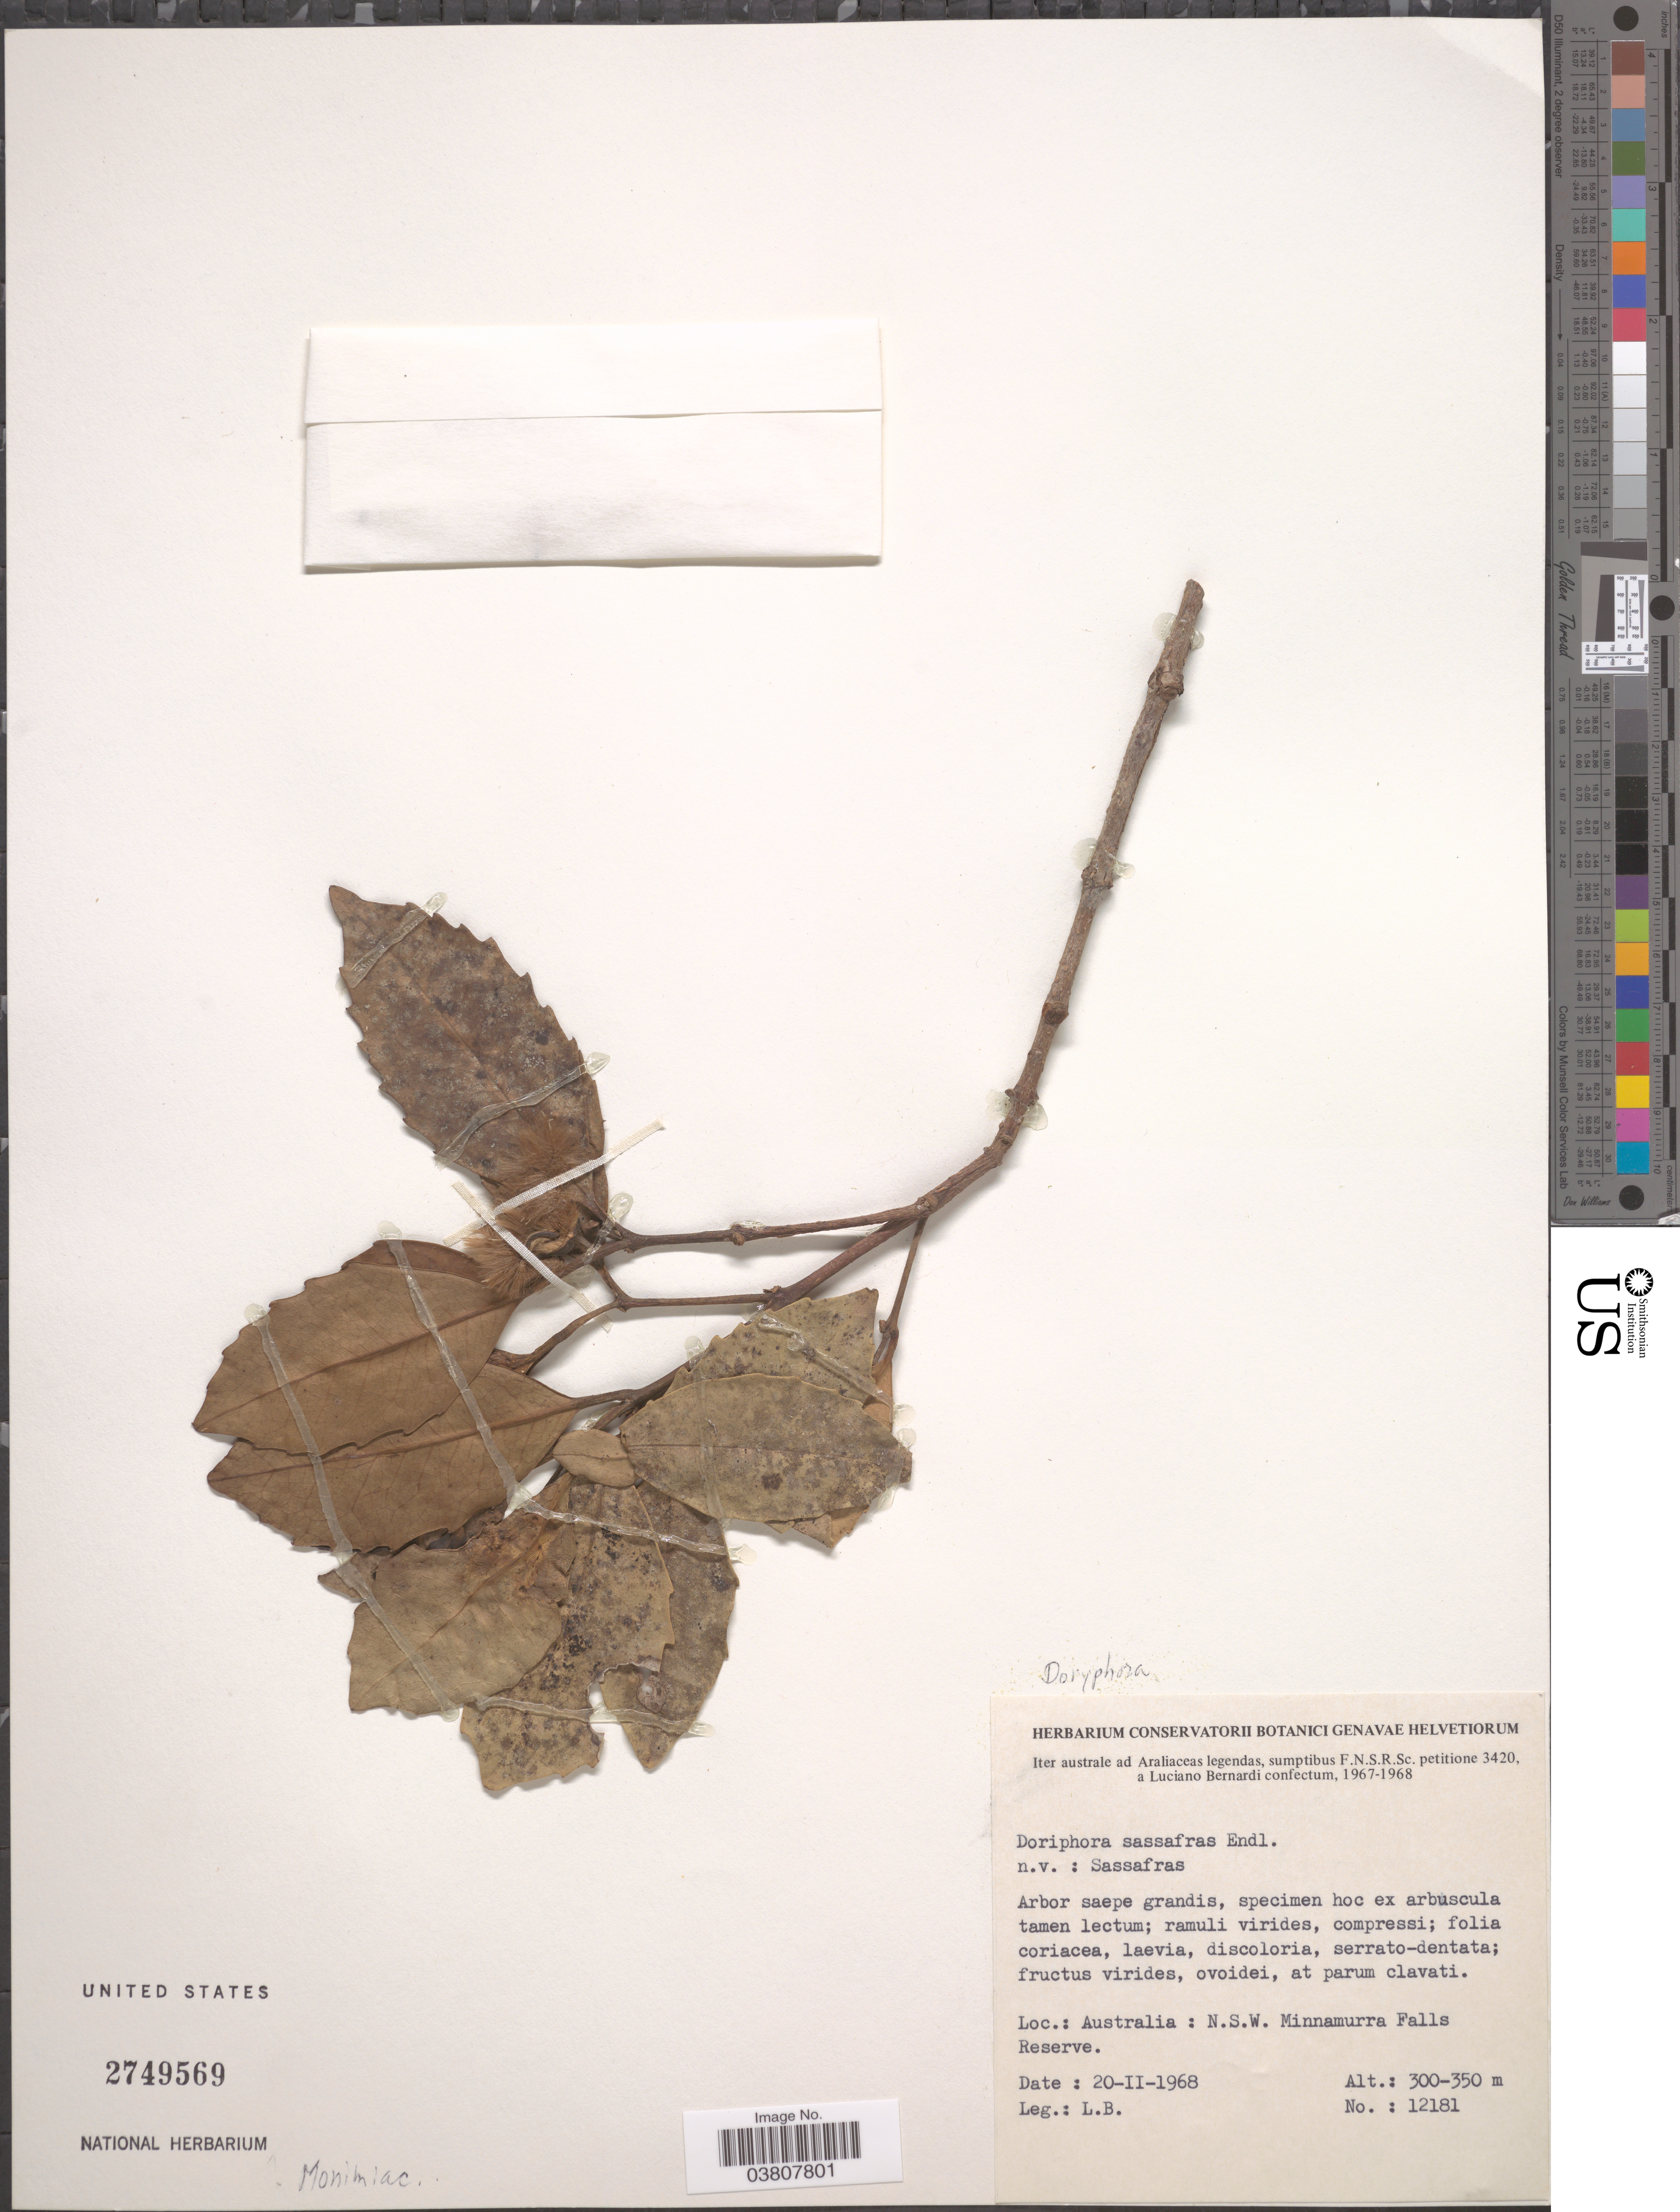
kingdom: Plantae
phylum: Tracheophyta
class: Magnoliopsida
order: Laurales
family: Atherospermataceae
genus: Doryphora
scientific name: Doryphora sassafras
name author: Endl.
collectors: L. Bernardi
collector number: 12181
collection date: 1968-02-20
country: Australia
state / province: New South Wales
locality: Minnamurra Falls Reserve.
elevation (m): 300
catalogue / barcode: US 2749569